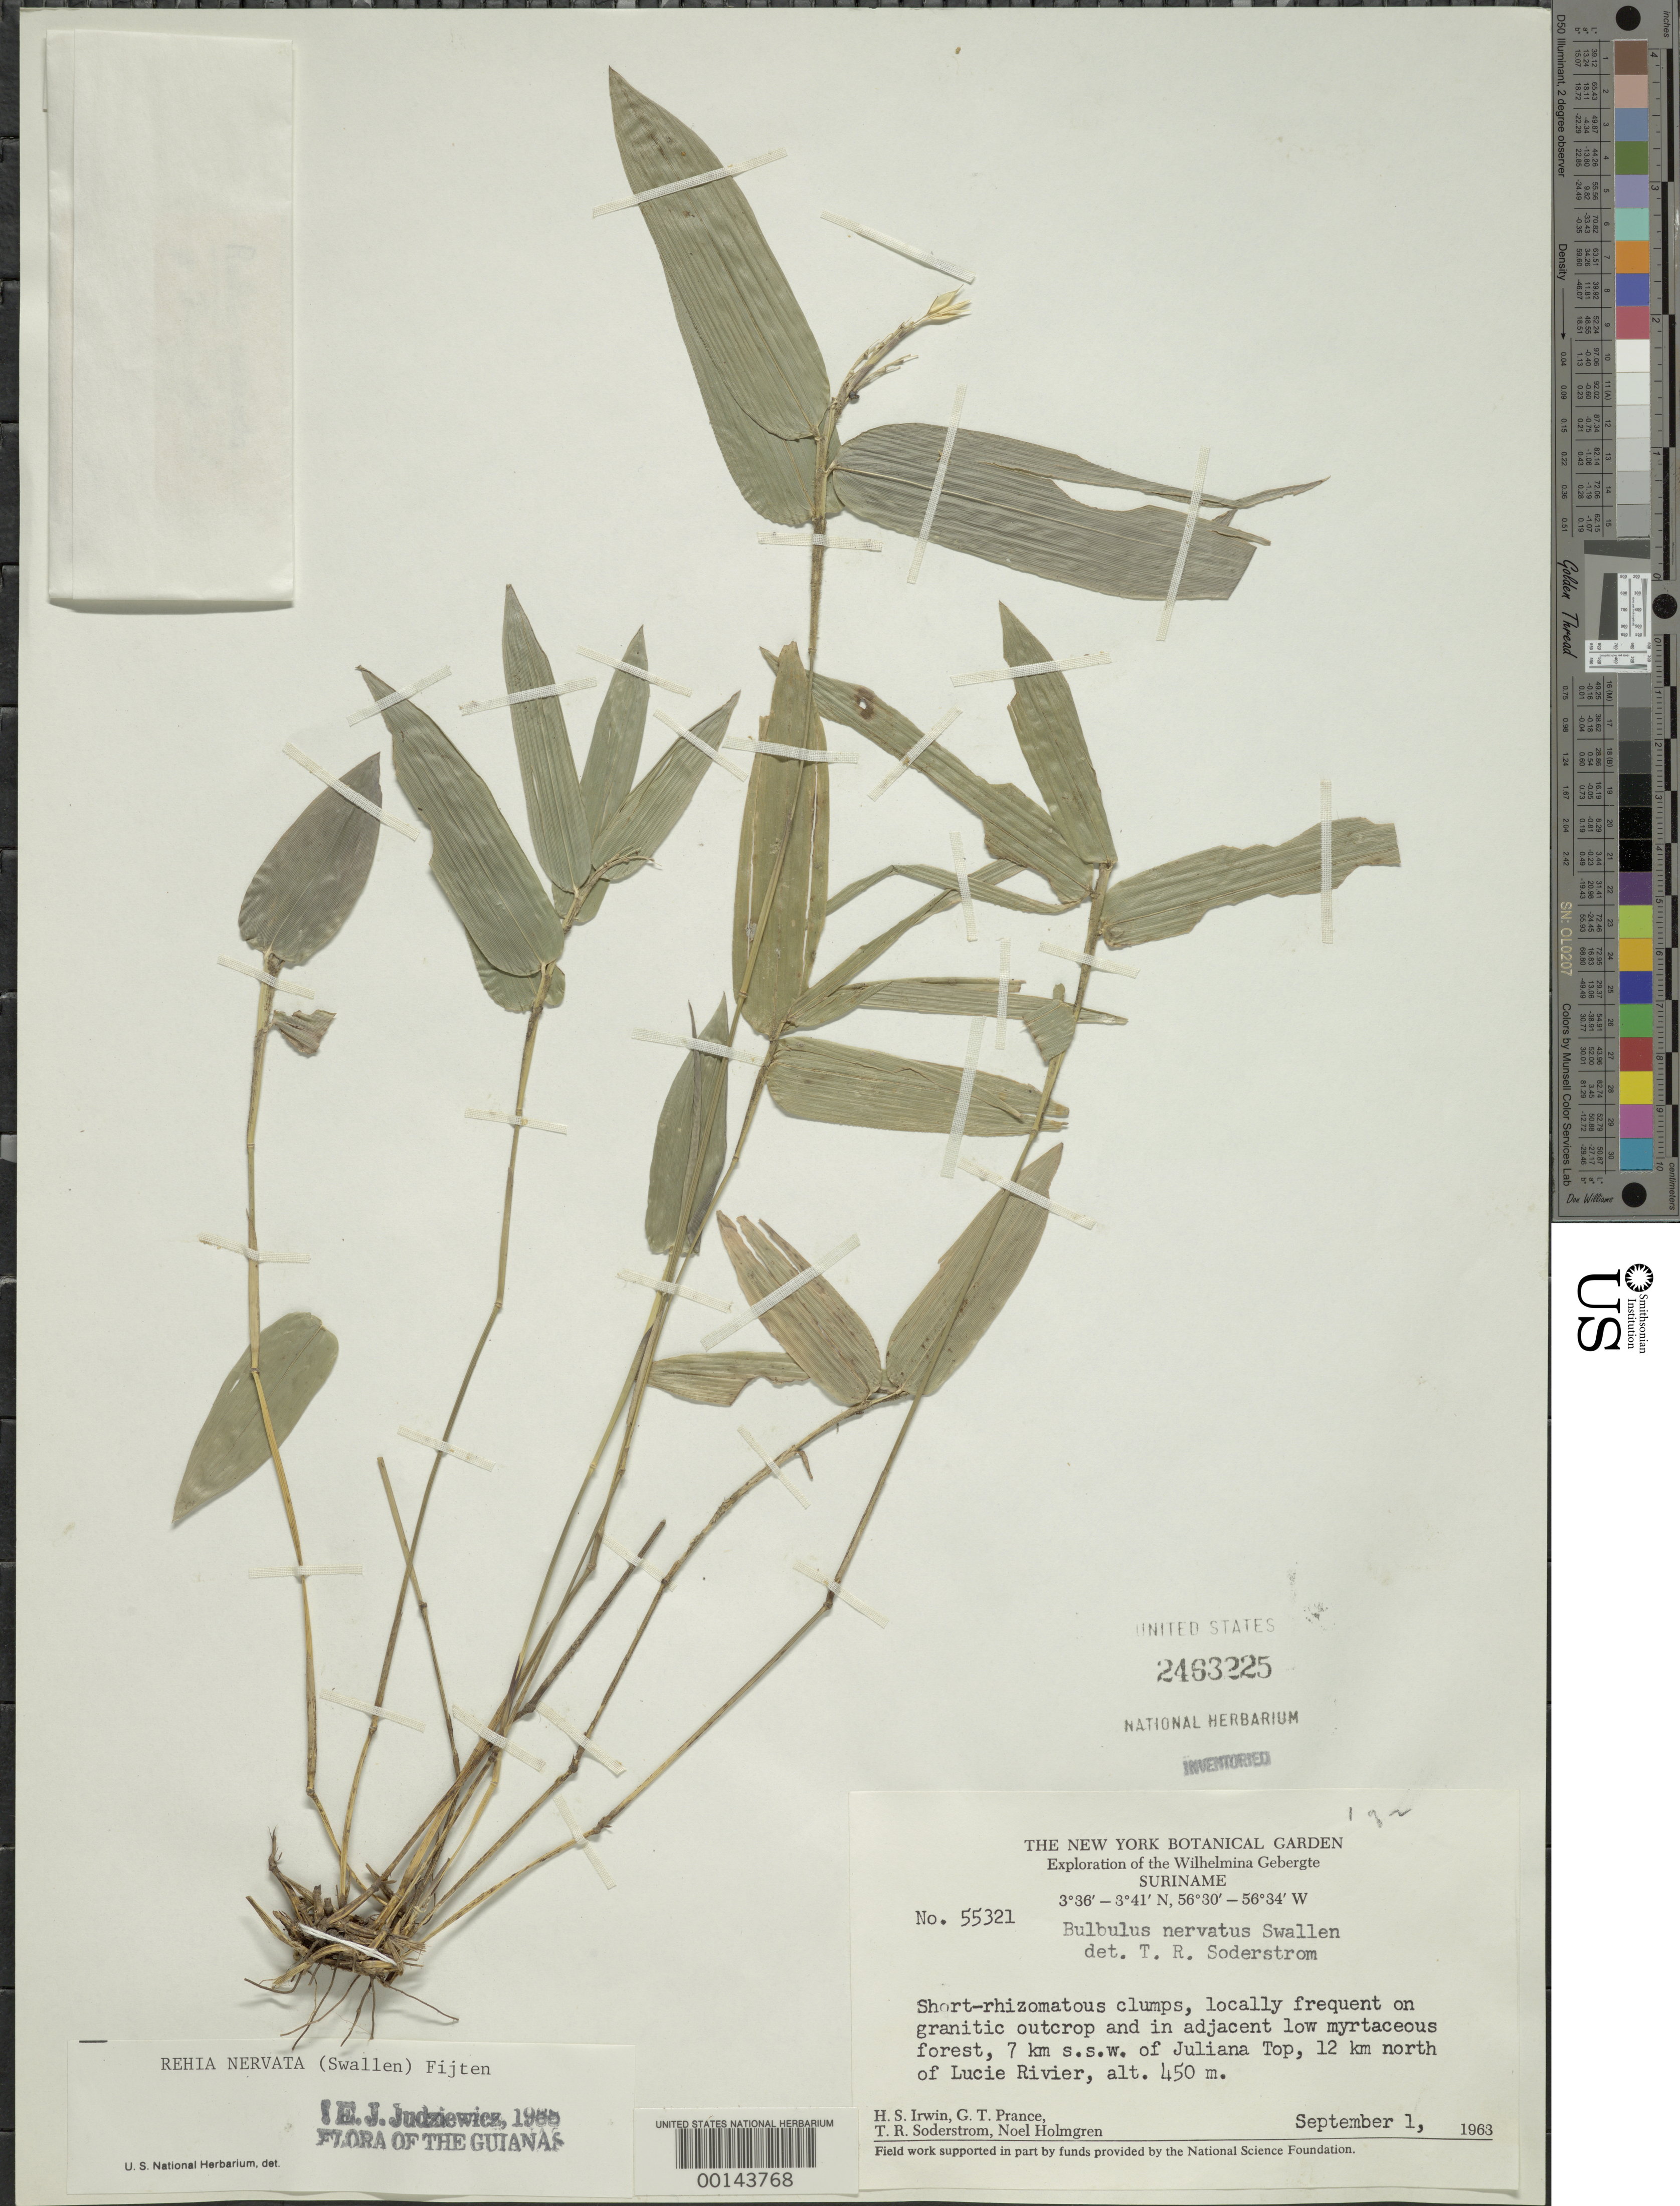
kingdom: Plantae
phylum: Tracheophyta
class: Liliopsida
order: Poales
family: Poaceae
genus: Rehia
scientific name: Rehia nervata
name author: (Swallen) Fijten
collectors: H. Irwin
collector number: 55321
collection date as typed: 01 Sep 1963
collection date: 1963-09-01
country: Suriname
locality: Wilhelmina gebergte, lucie rv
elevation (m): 450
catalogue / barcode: US 2463225